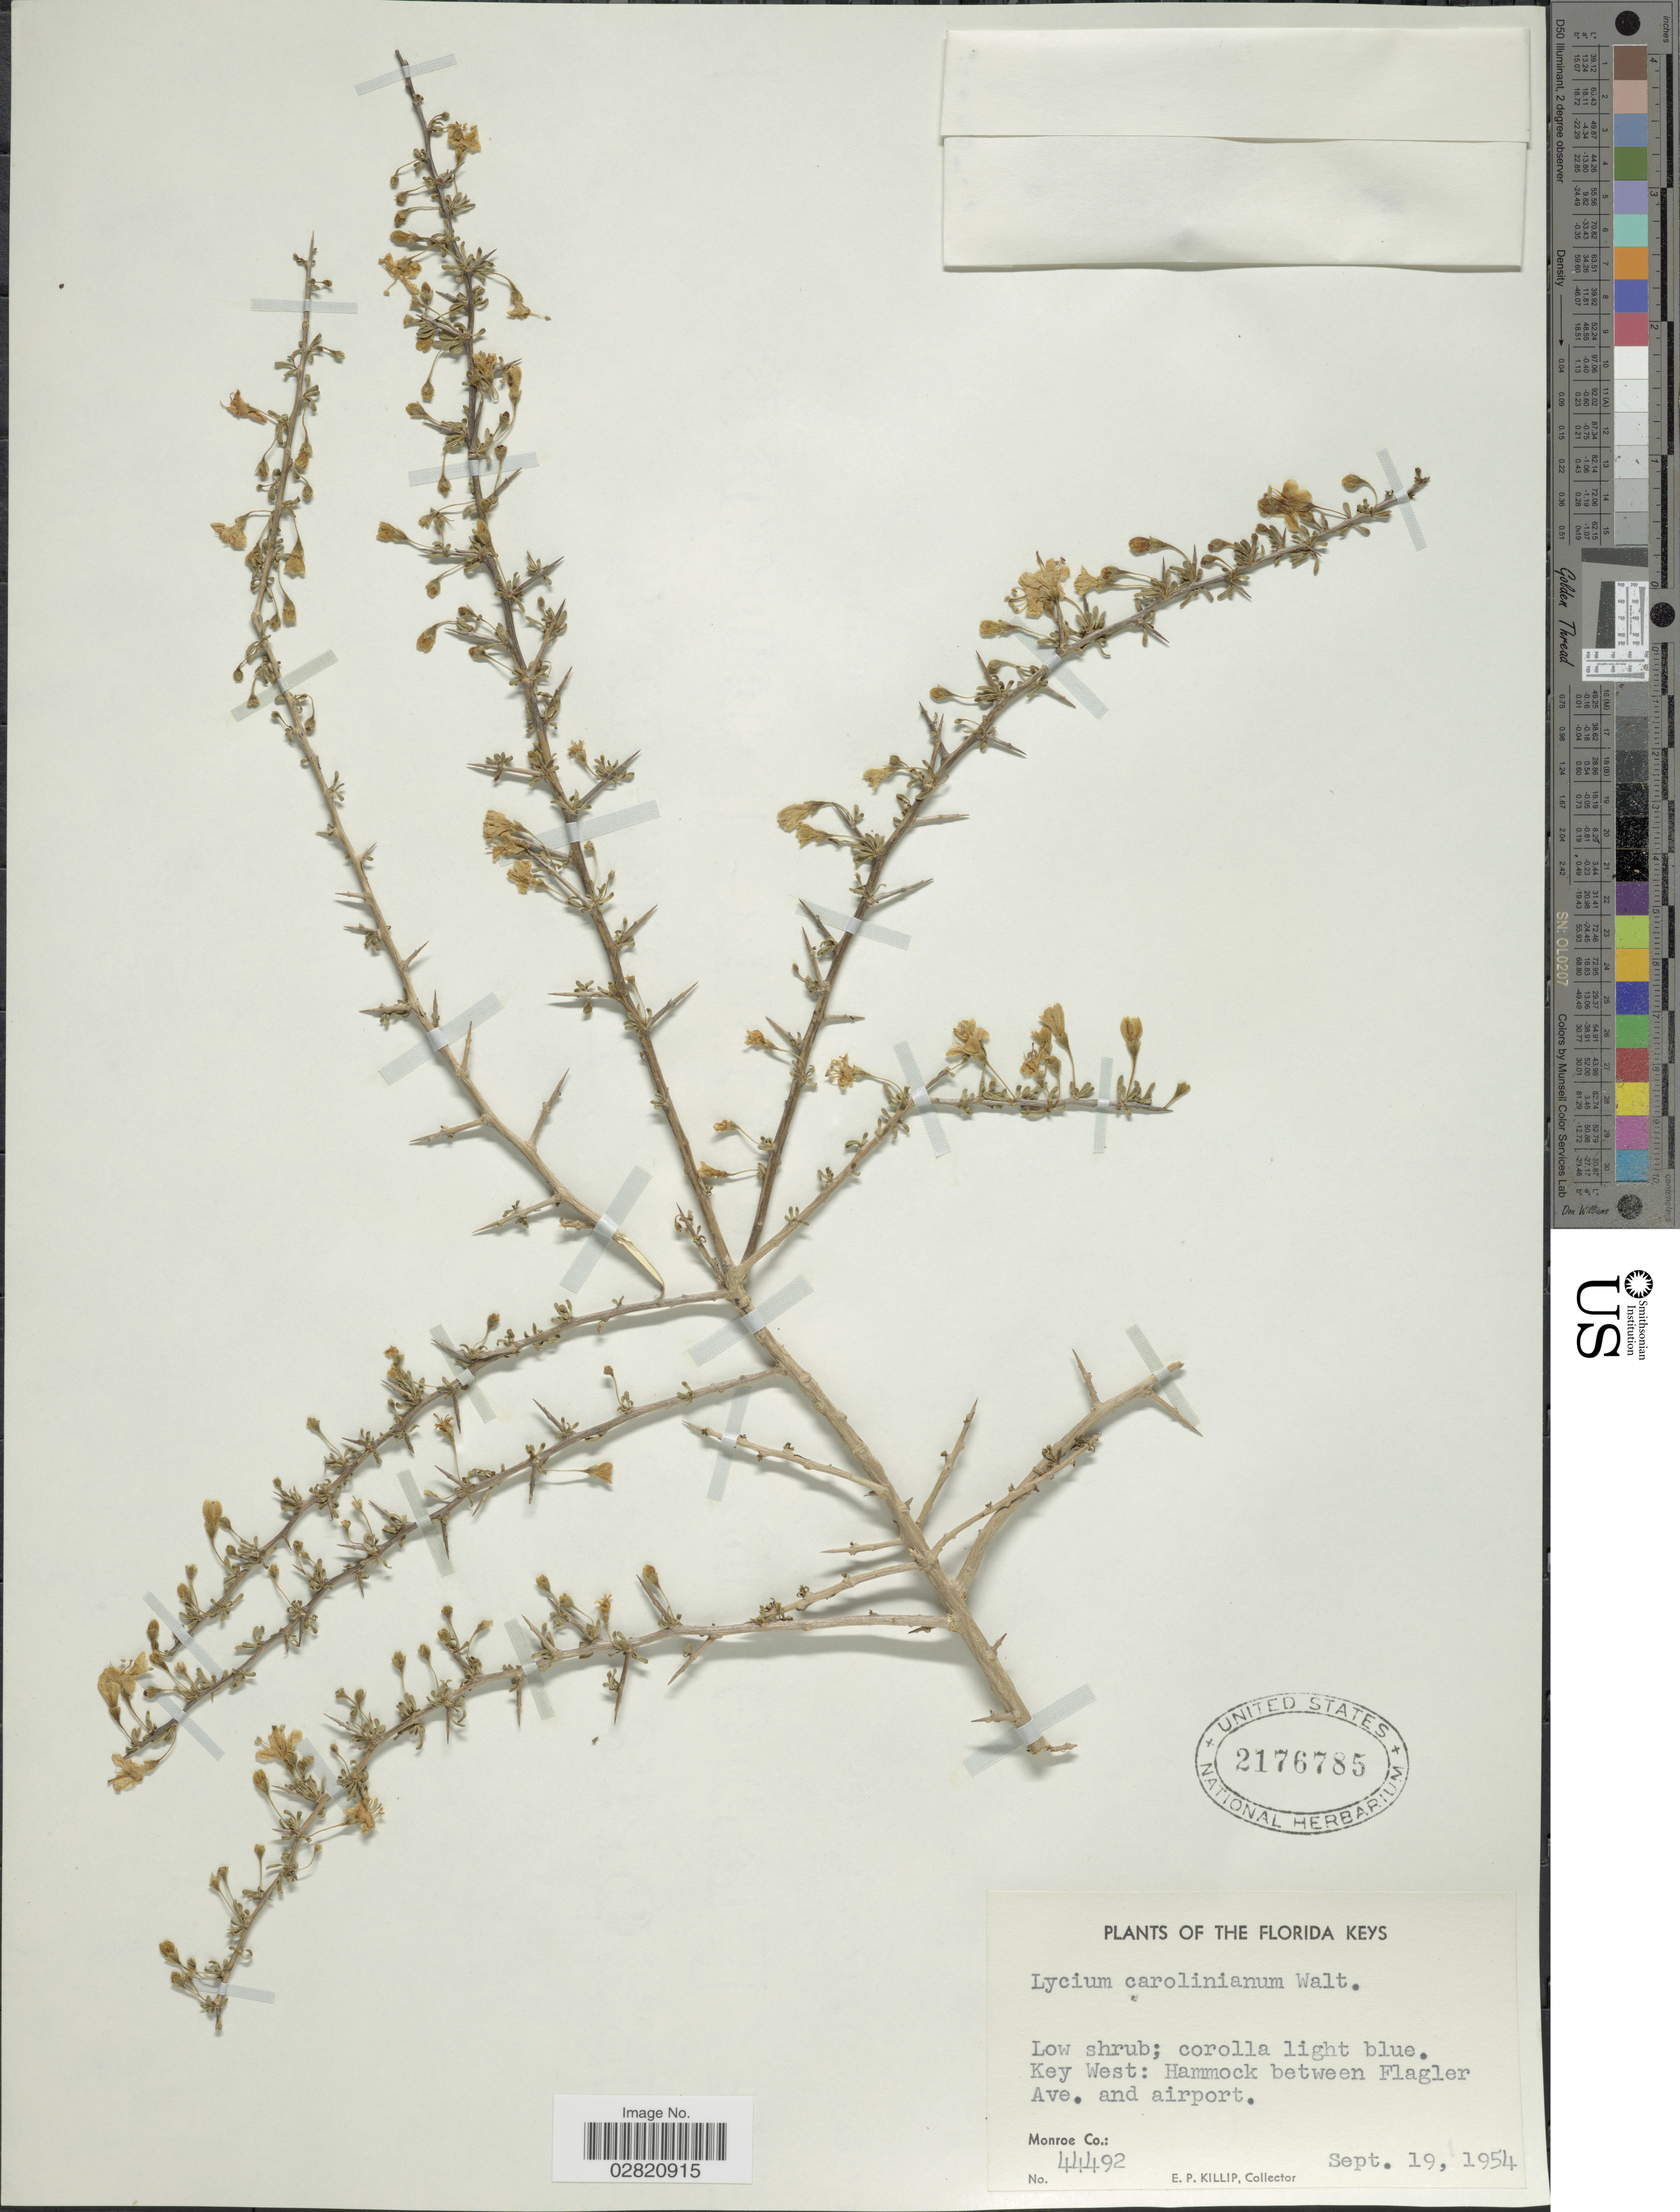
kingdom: Plantae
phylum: Tracheophyta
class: Magnoliopsida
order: Solanales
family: Solanaceae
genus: Lycium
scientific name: Lycium carolinianum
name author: Walter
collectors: E. P. Killip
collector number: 44492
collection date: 1954-09-19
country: United States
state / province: Florida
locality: The Florida Keys, Key West: Hammock between Flagler Ave. and airport, Monroe Co.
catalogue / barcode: US 2176785